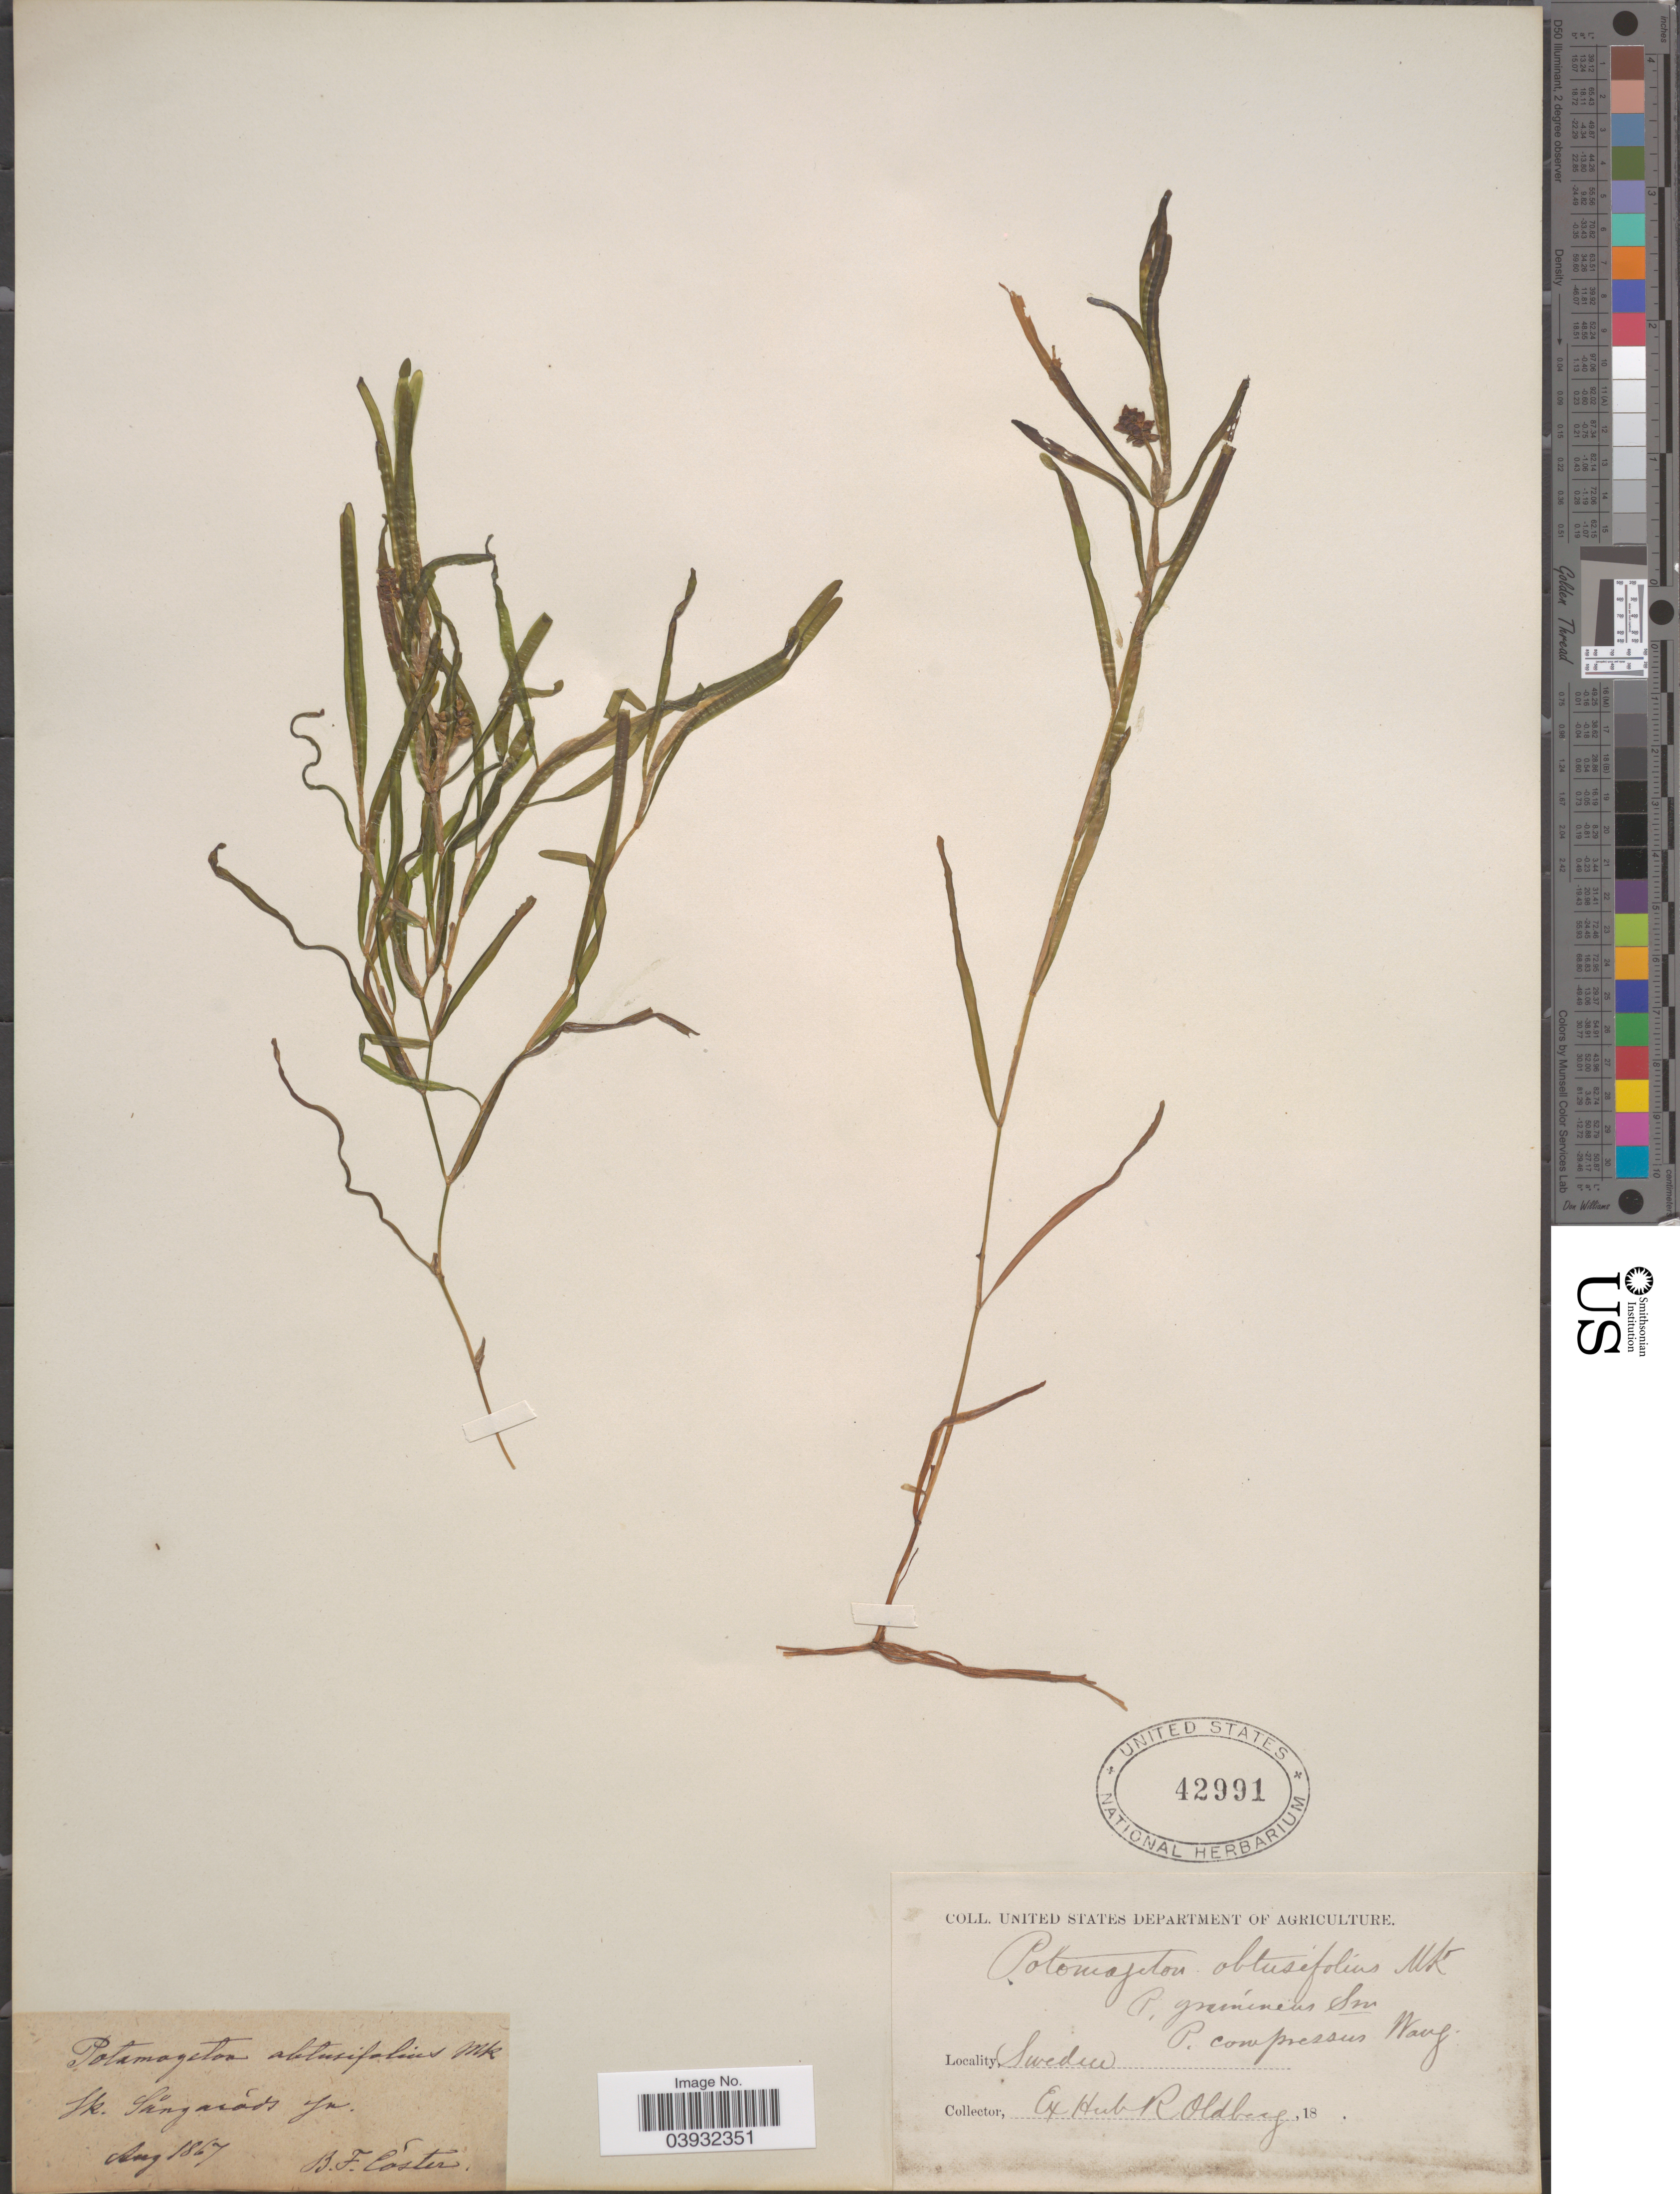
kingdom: Plantae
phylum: Tracheophyta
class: Liliopsida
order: Alismatales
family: Potamogetonaceae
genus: Potamogeton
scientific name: Potamogeton obtusifolius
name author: Mert. & W.D.J. Koch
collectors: B. Cöster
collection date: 1867-08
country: Sweden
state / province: Skåne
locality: Sk. Sångaráds Jn.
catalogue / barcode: US 42991